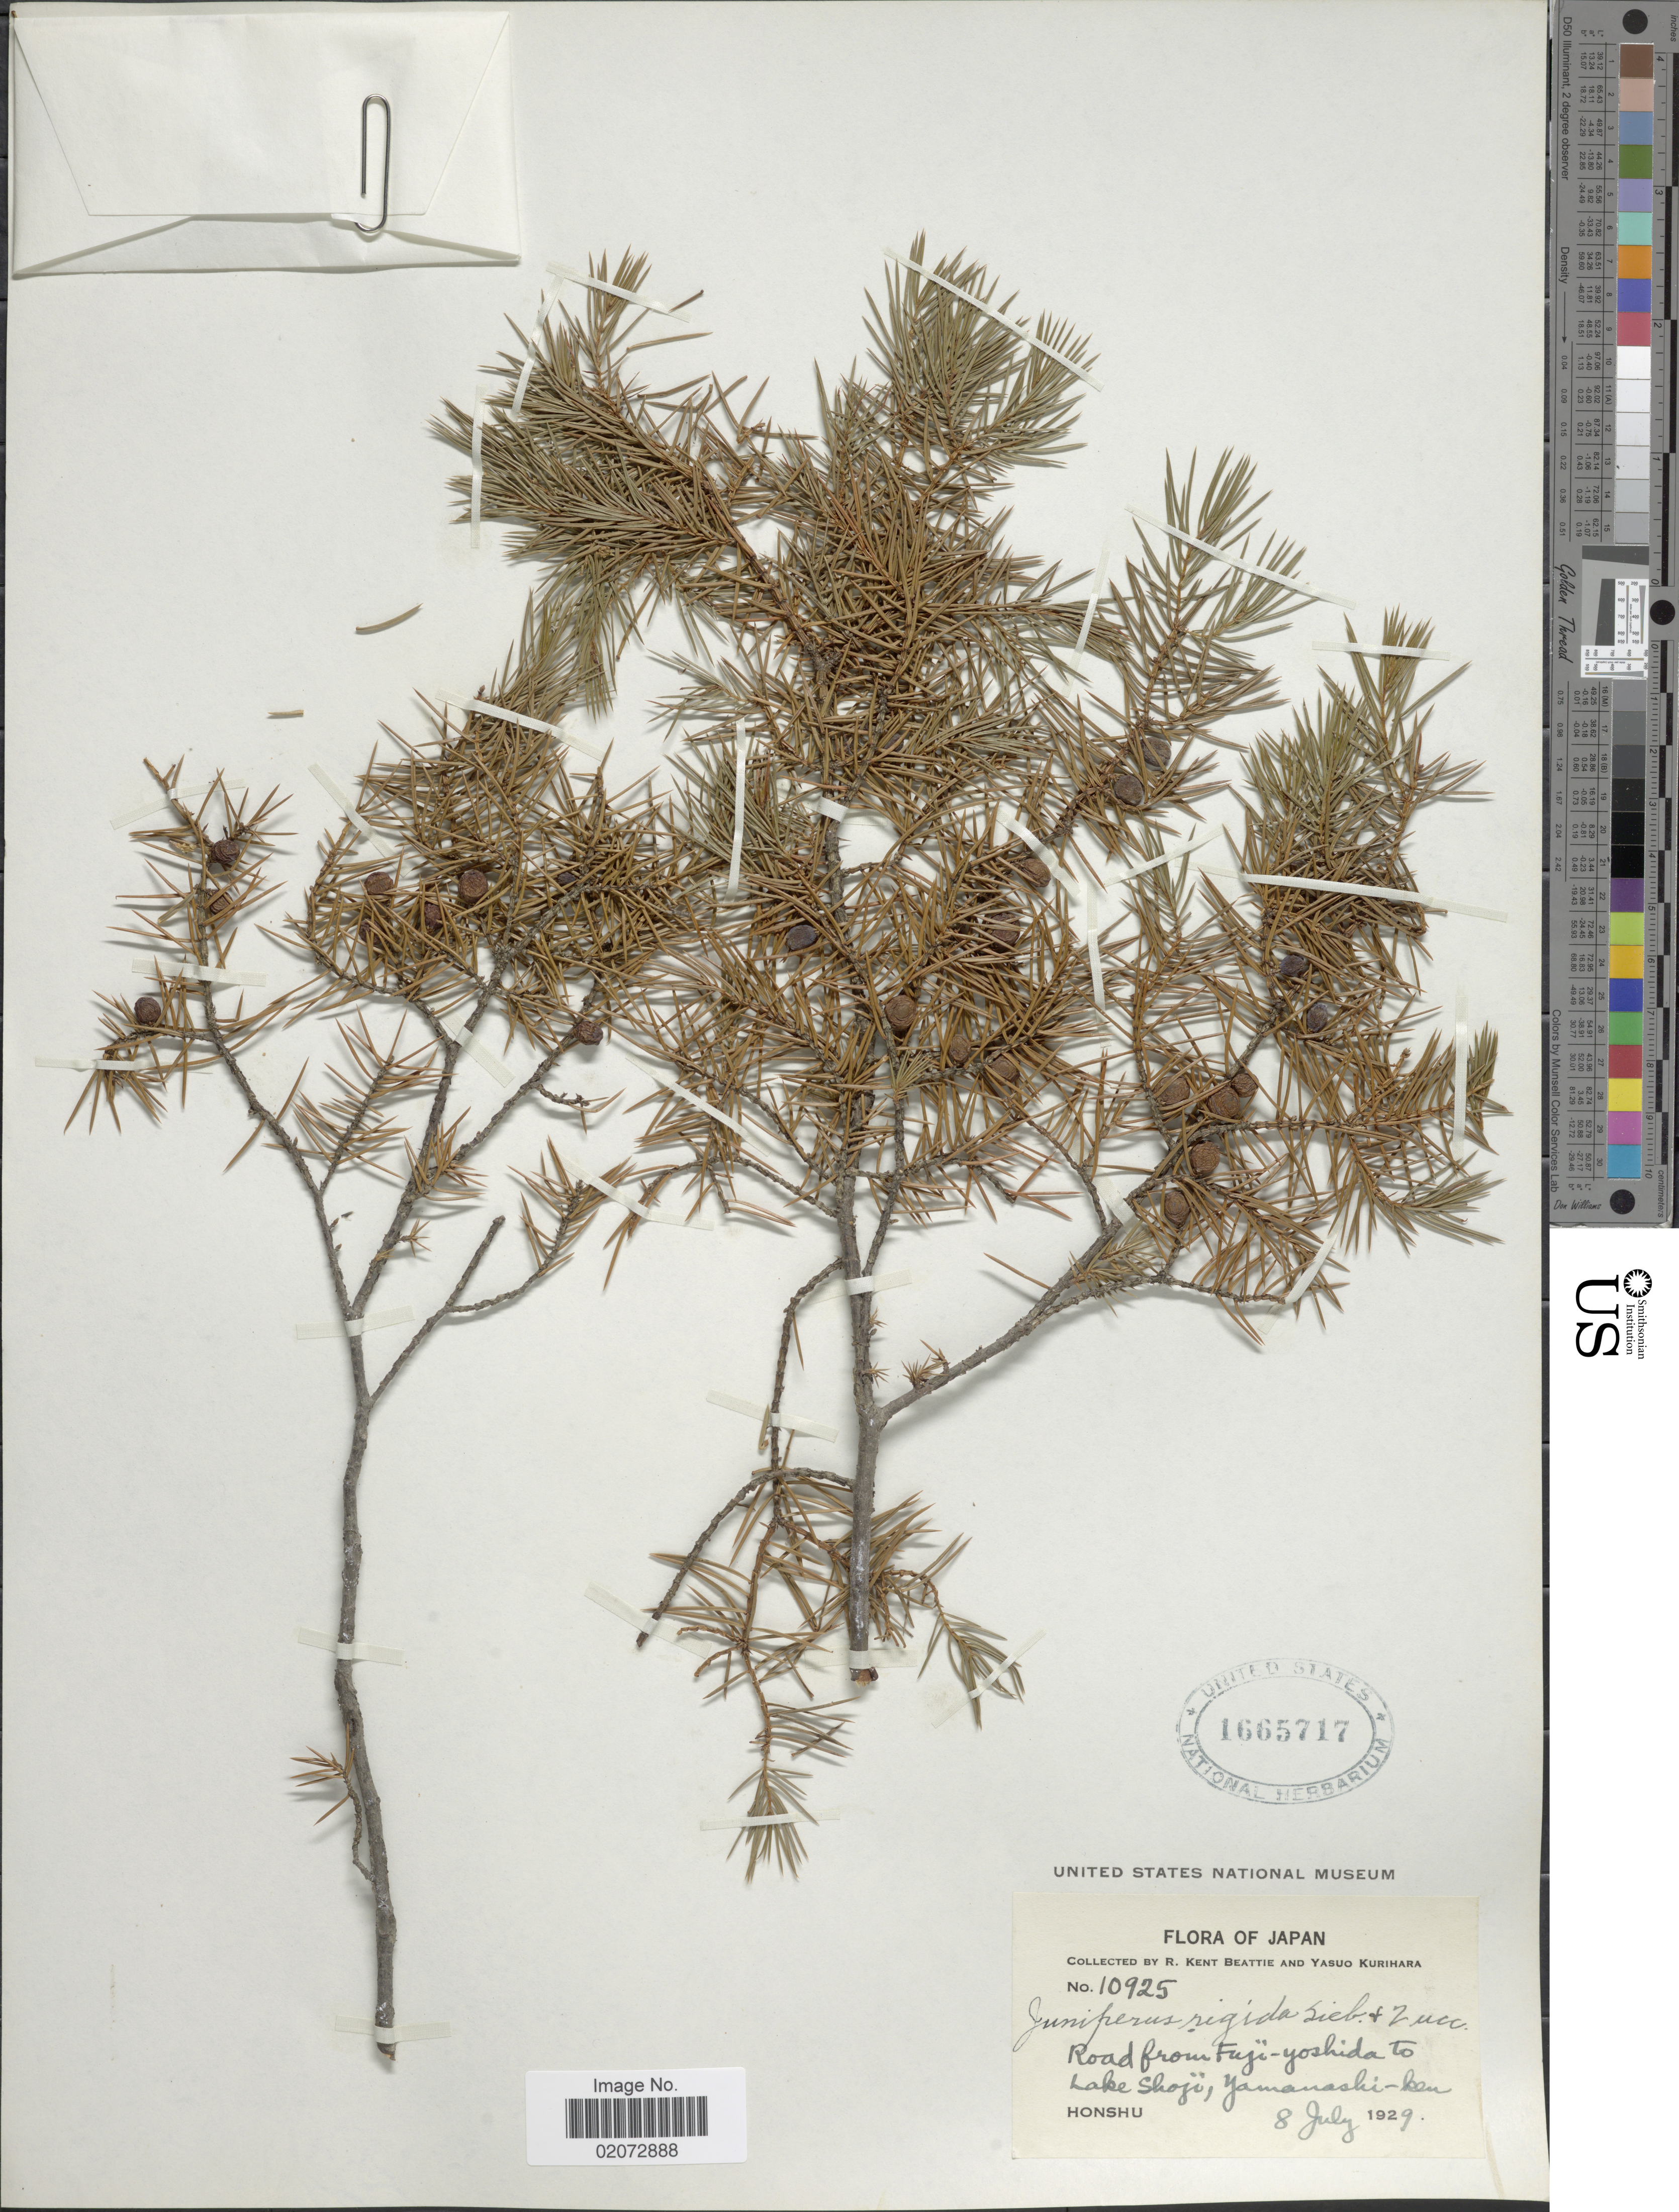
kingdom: Plantae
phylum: Tracheophyta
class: Pinopsida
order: Pinales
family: Cupressaceae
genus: Juniperus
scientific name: Juniperus rigida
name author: Siebold & Zucc.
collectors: R. K. Beattie & Y. Kurihara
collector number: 10925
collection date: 1929-07-08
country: Japan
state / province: Yamanasi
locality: Road from Fuji-yoshida to Lake Shoji, Yamanashi-ken, Honshu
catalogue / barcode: US 1665717